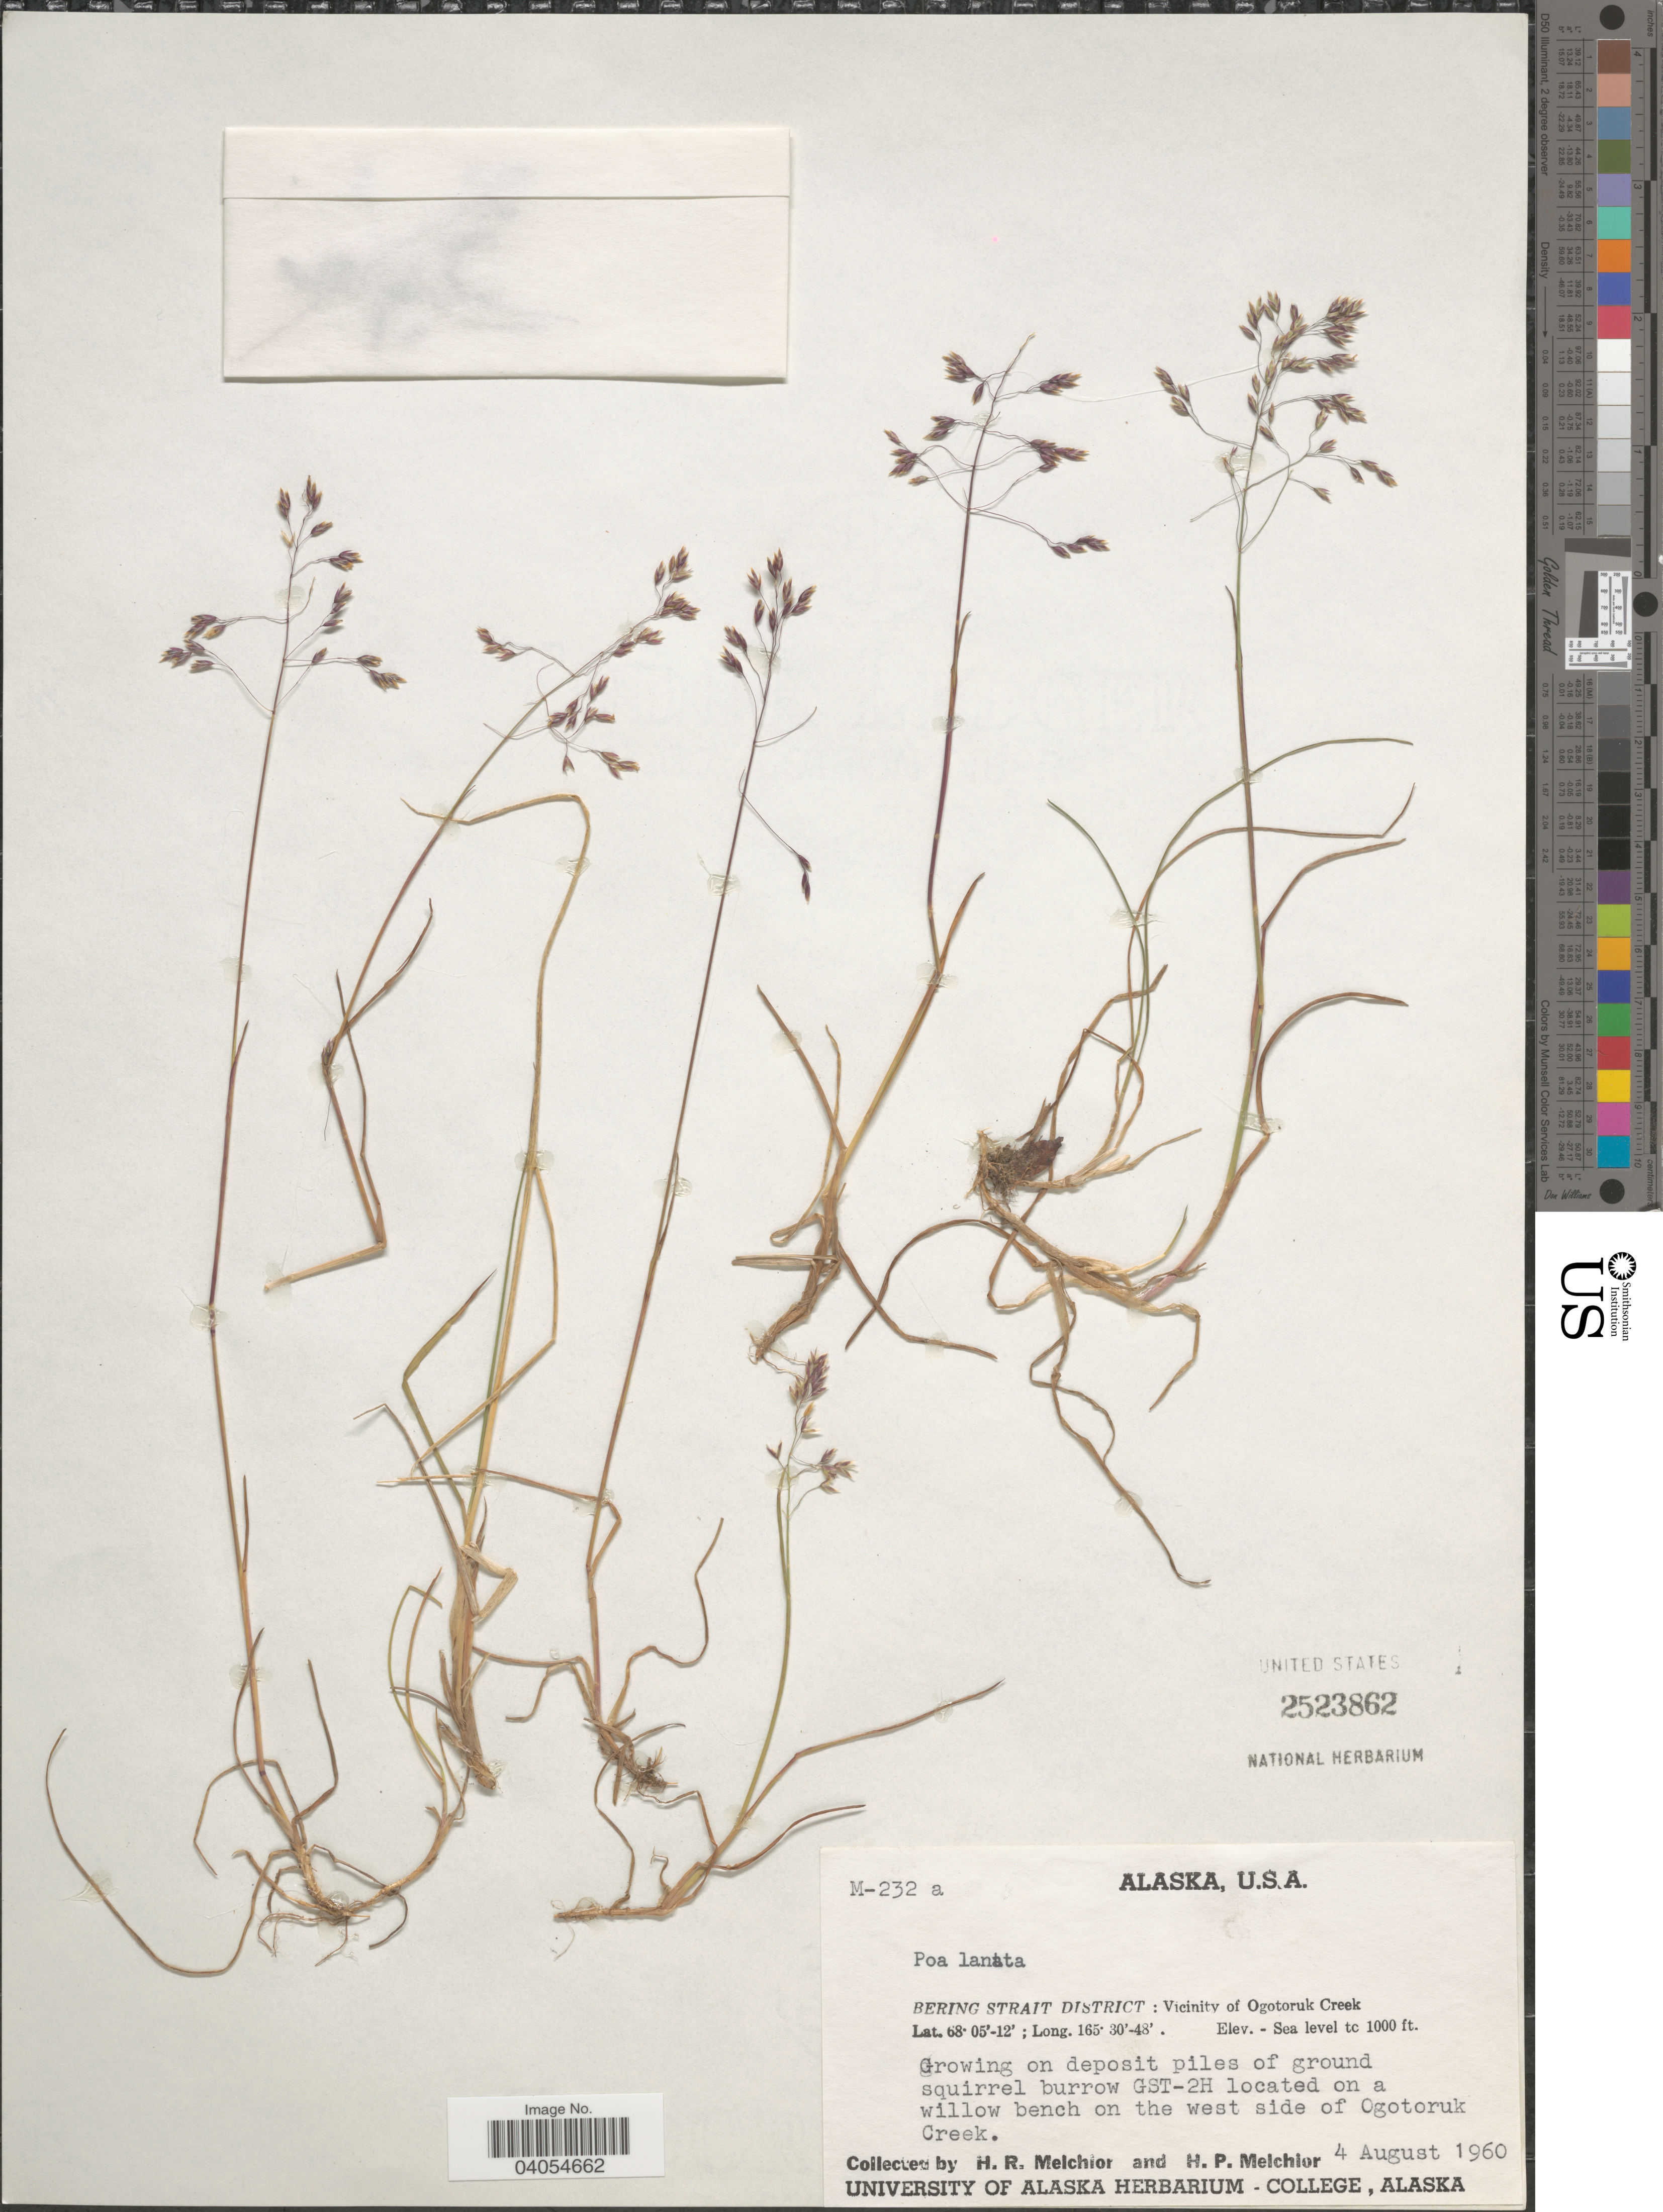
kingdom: Plantae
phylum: Tracheophyta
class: Liliopsida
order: Poales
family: Poaceae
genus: Poa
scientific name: Poa arctica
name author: R. Br.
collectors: H. R. Melchior & H. P. Melchior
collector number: M-232a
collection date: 1960-08-04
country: United States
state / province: Alaska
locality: Bering Strait District: Vicinity of Ogotoruk Creek. GST-2H located on a willow bench on the west side of Ogotoruk Creek.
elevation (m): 0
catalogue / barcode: US 2523862